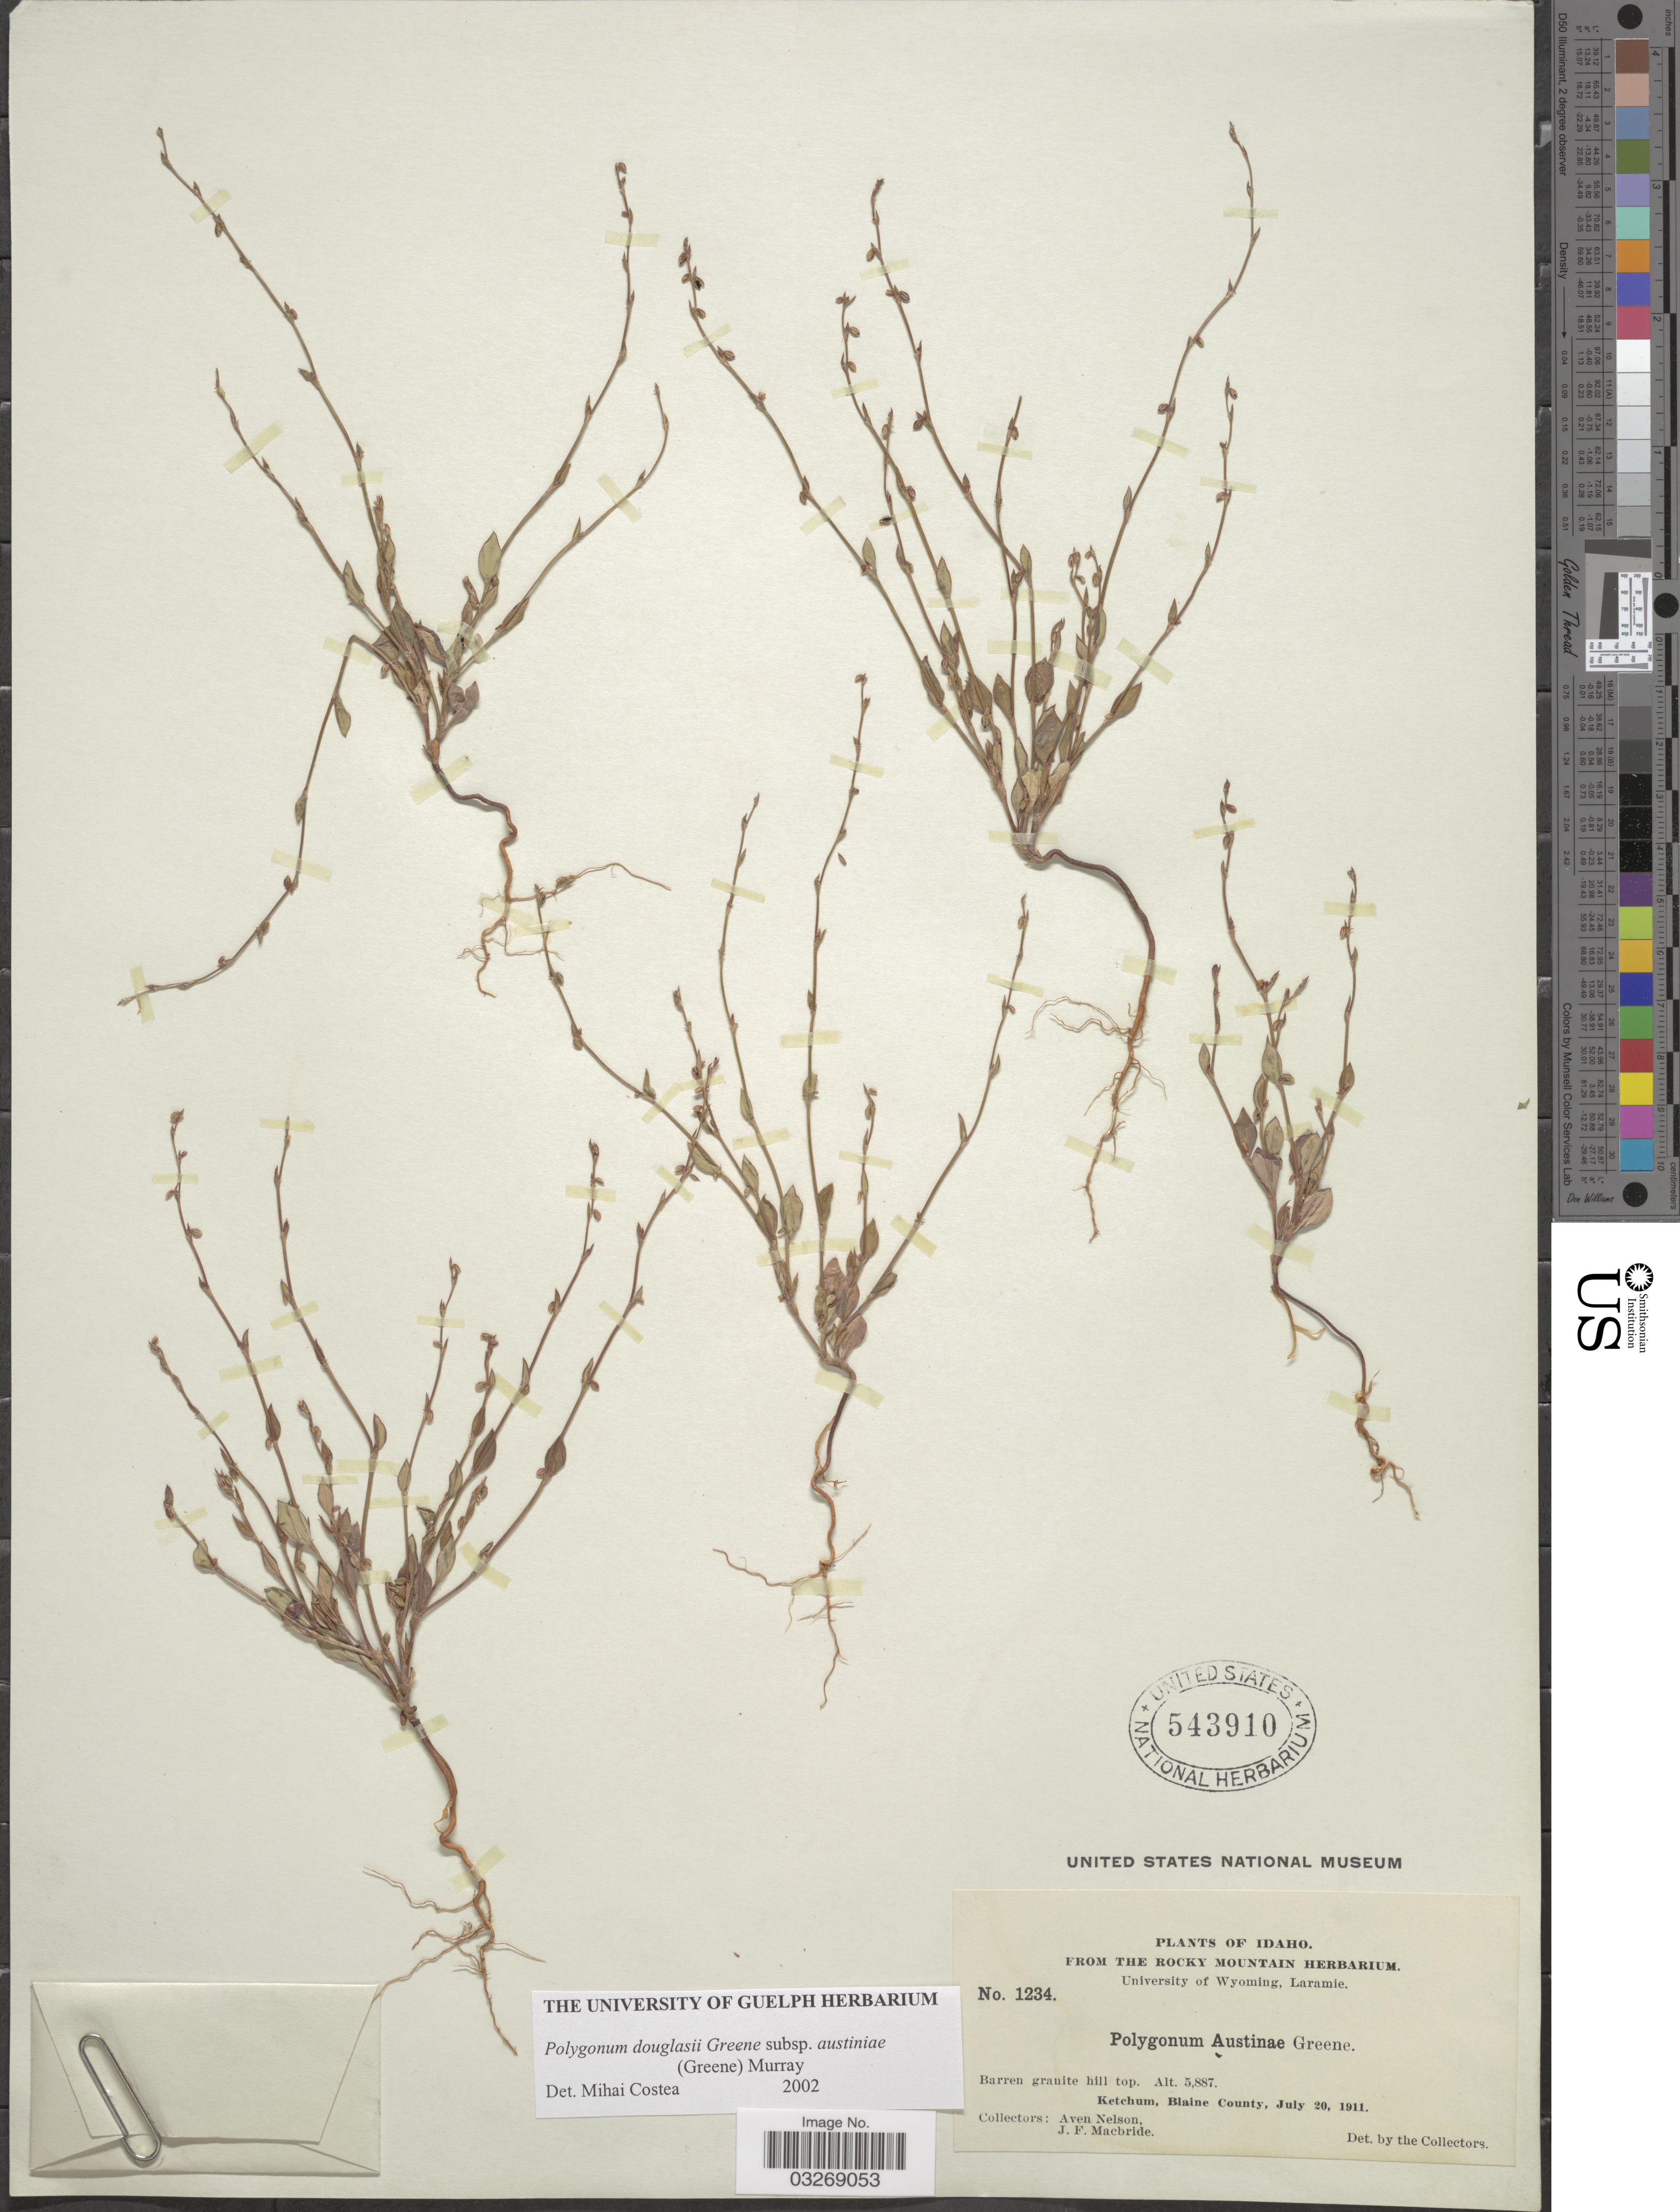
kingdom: Plantae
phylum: Tracheophyta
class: Magnoliopsida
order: Caryophyllales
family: Polygonaceae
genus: Polygonum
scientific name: Polygonum douglasii subsp. austiniae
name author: (S.W. Greene) A.E. Murray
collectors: A. Nelson & J. F. Macbride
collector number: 1234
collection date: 1911-07-20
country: United States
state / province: Idaho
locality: Ketchum, Blaine County.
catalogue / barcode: US 543910